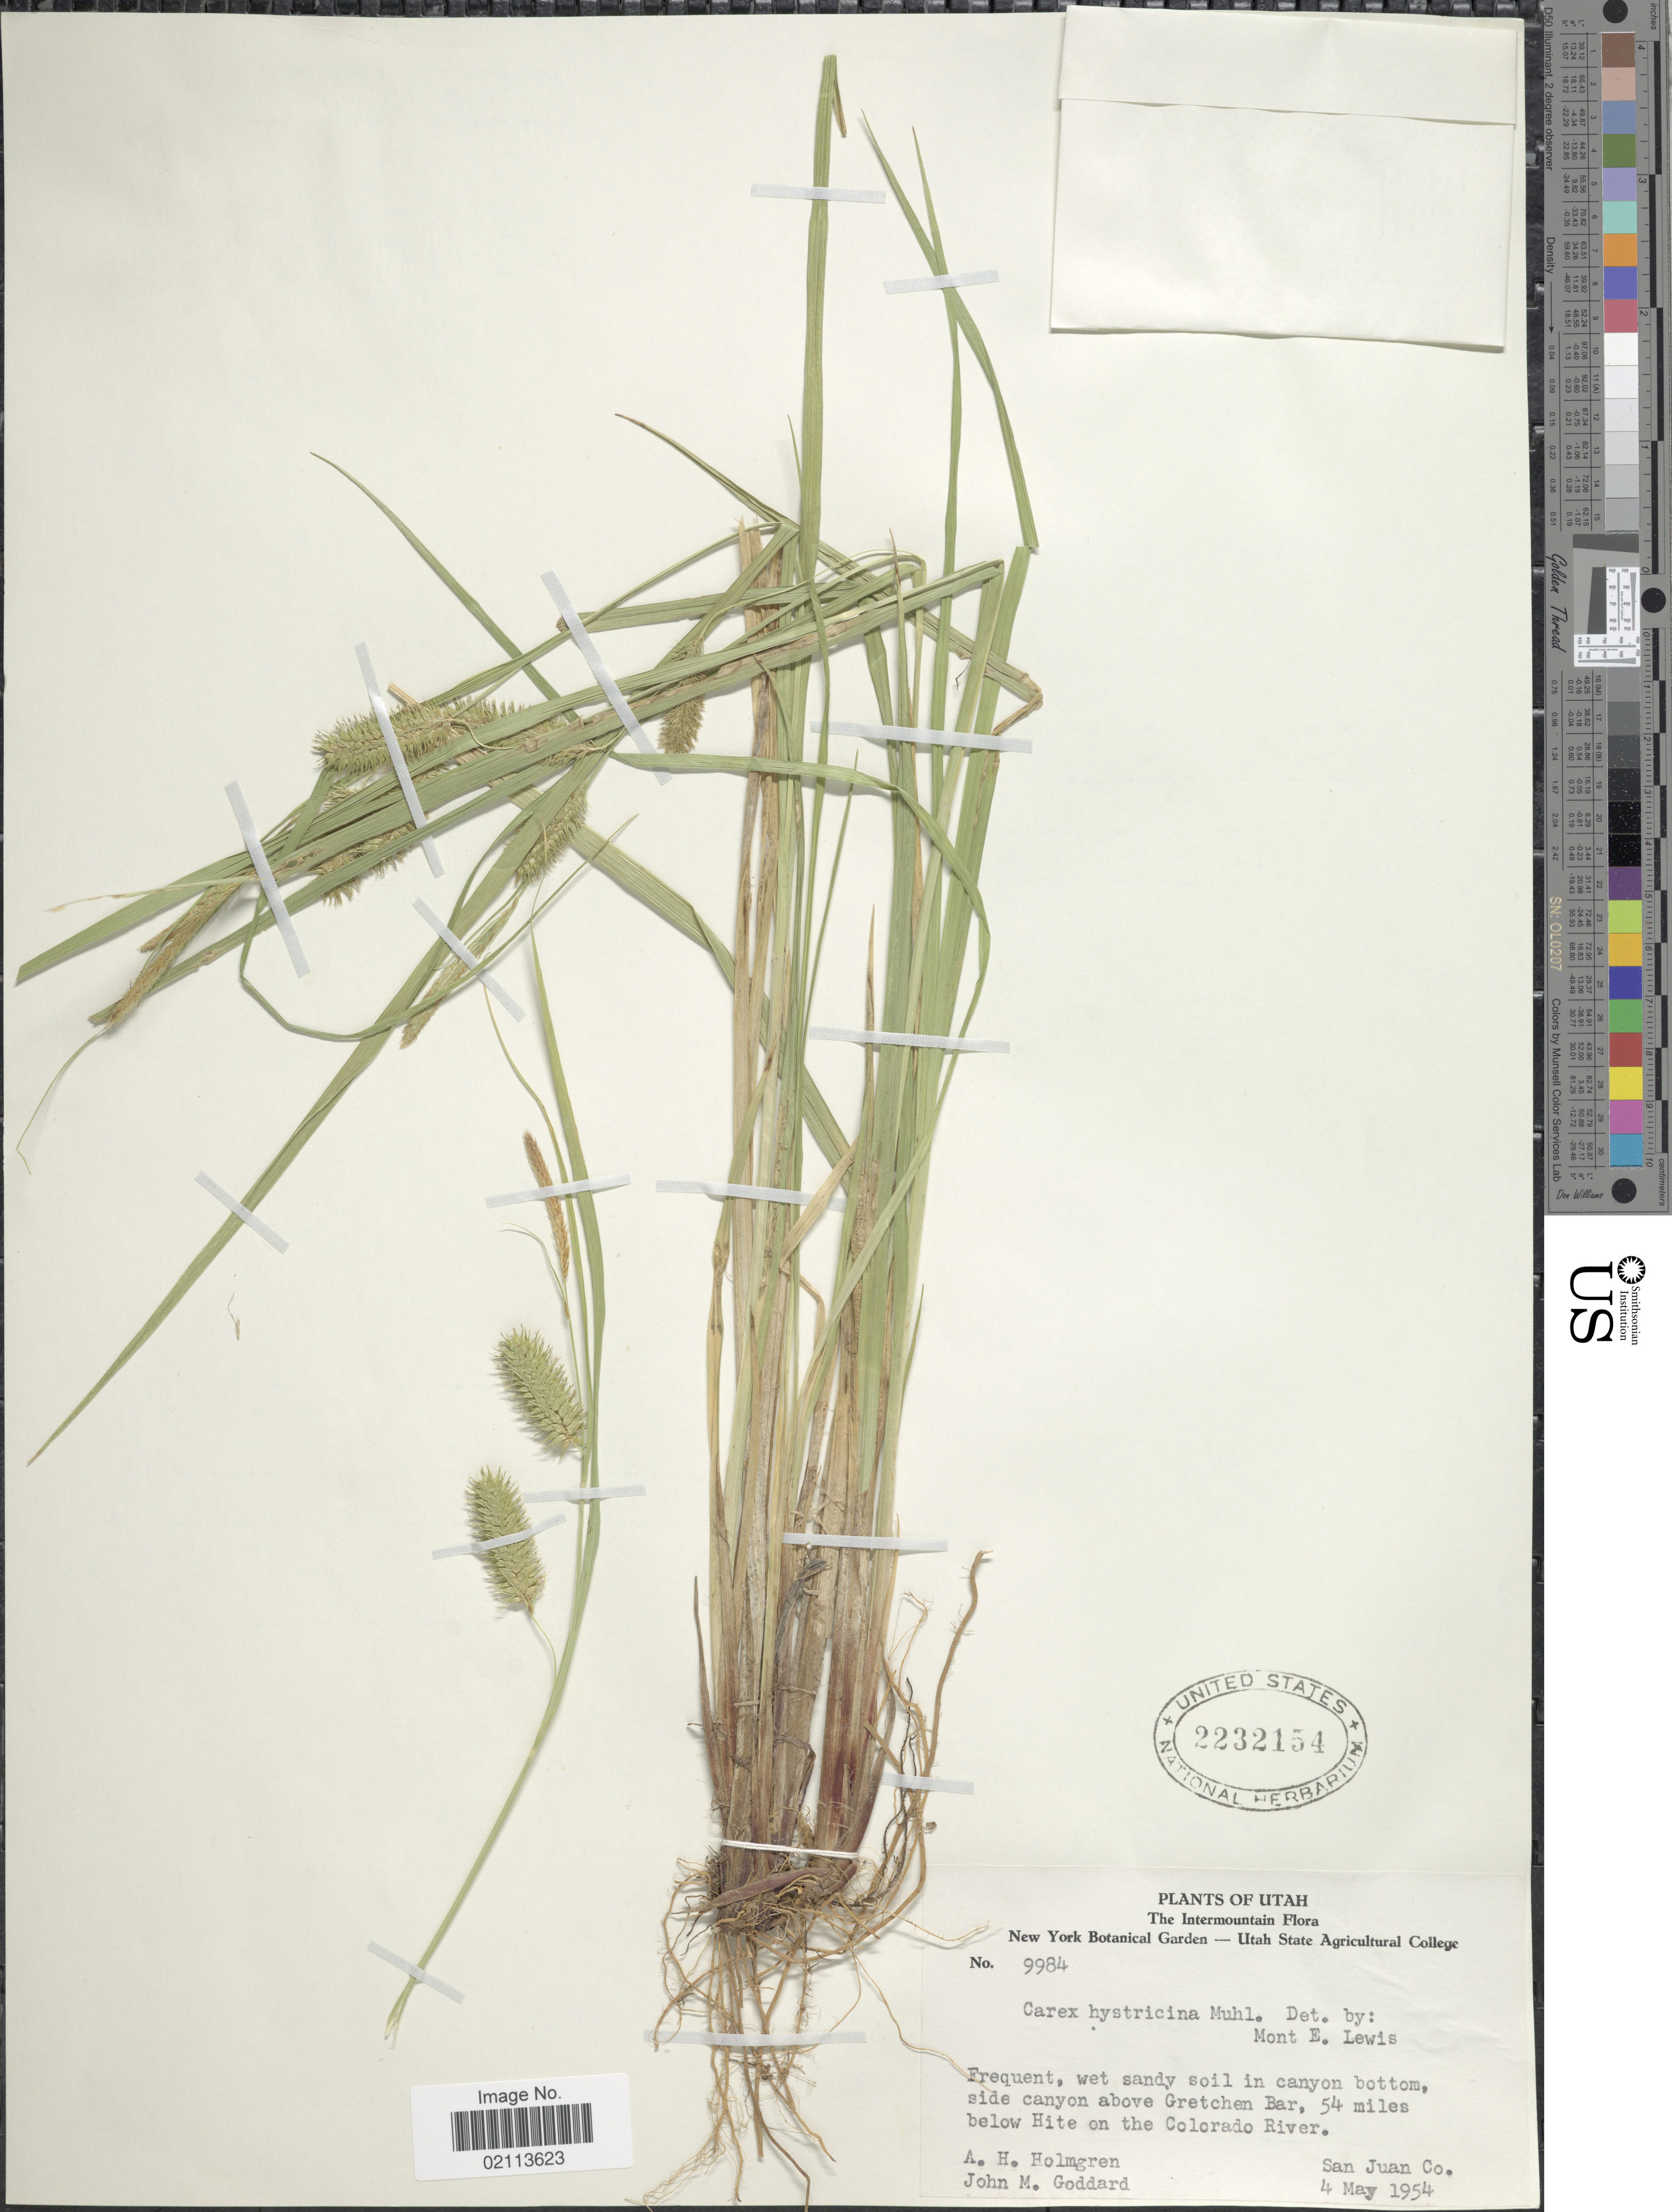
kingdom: Plantae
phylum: Tracheophyta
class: Liliopsida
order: Poales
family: Cyperaceae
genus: Carex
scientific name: Carex hystericina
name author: Muhl. ex Willd.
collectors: A. H. Holmgren & J. Goddard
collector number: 9984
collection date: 1954-05-04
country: United States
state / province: Utah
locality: The Intermountain, Frequent, wet sandy soil i canyon bottom side canyon above Gretchen Bar, 54 miles below Hite on the Colorado River, San Juan Co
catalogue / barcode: US 2232154